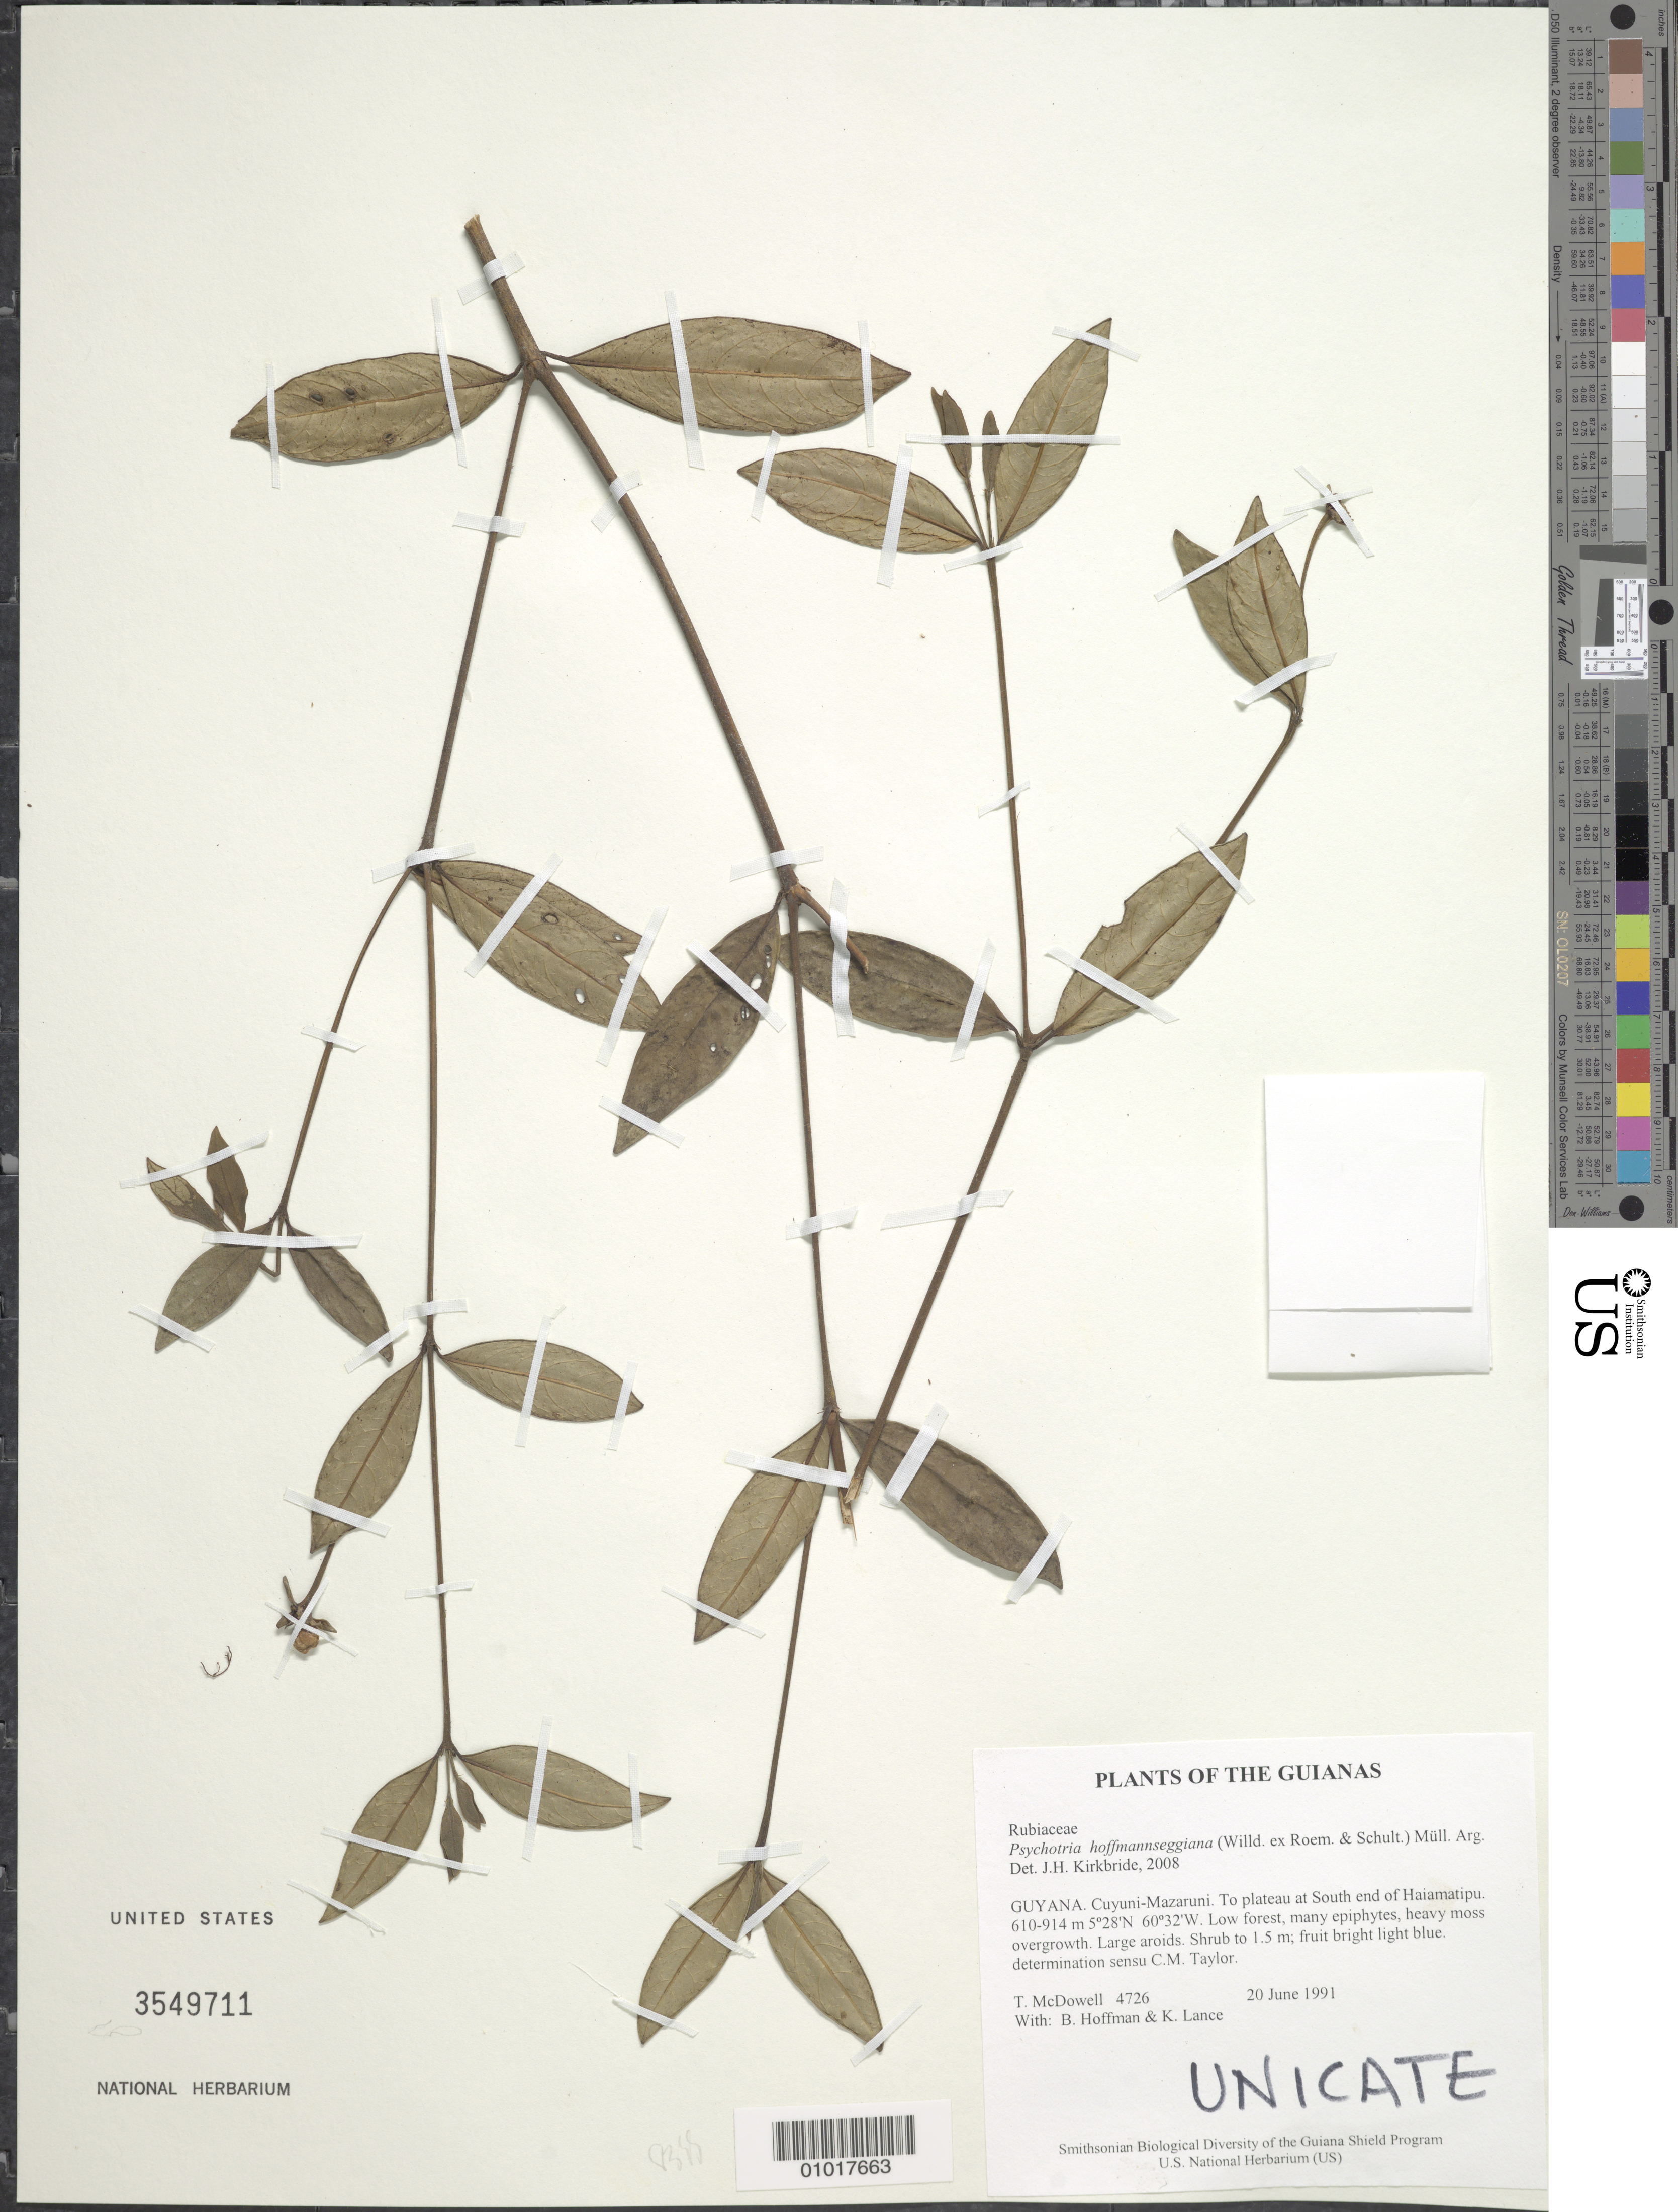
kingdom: Plantae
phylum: Tracheophyta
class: Magnoliopsida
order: Gentianales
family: Rubiaceae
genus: Palicourea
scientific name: Palicourea hoffmannseggiana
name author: (Roem. & Schult.) Borhidi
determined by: Kirkbride, J. H., Jr.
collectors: T. McDowell, B. Hoffman & K. Lance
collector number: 4726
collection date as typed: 20 June 1991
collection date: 1991-06-20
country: Guyana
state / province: Cuyuni-Mazaruni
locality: To plateau at South end of Haiamatipu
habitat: Low forest, many epiphytes, heavy moss overgrowth. Large aroids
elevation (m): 610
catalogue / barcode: US 3549711